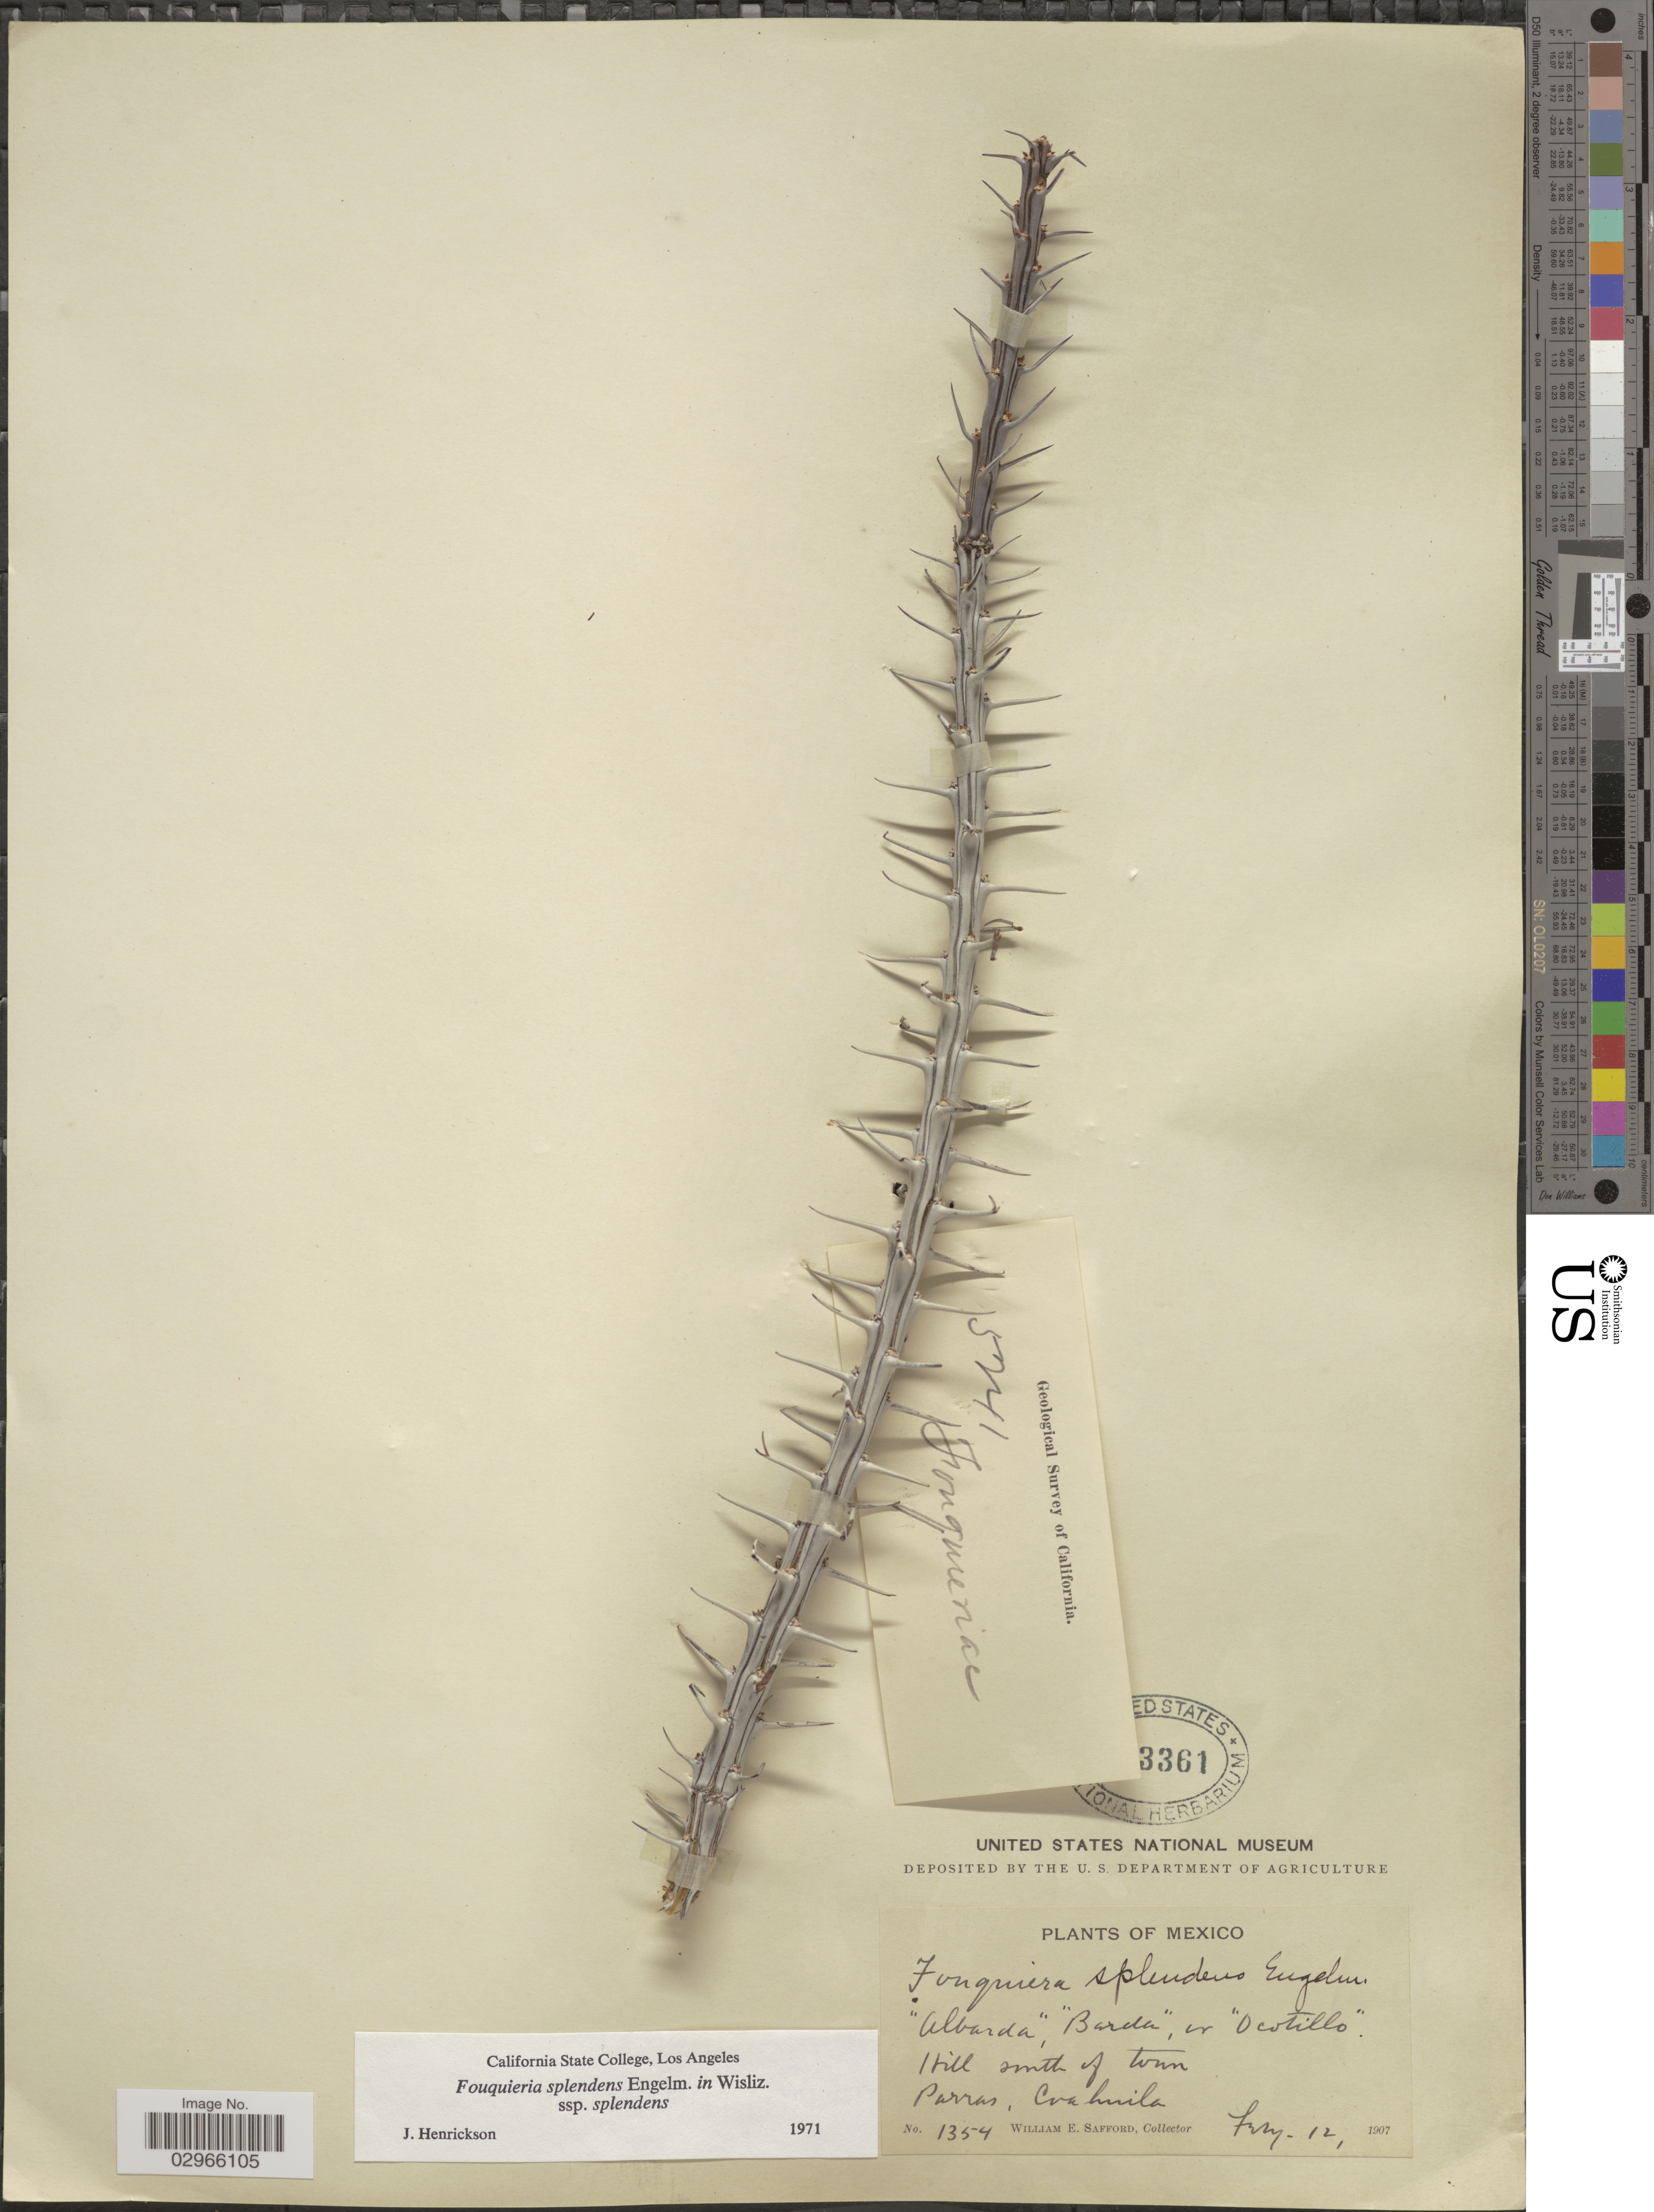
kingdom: Plantae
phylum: Tracheophyta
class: Magnoliopsida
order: Ericales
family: Fouquieriaceae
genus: Fouquieria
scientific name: Fouquieria splendens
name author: Engelm.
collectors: W. E. Safford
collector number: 1354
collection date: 1907-02-12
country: Mexico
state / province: Coahuila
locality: Hill south of town Parras.